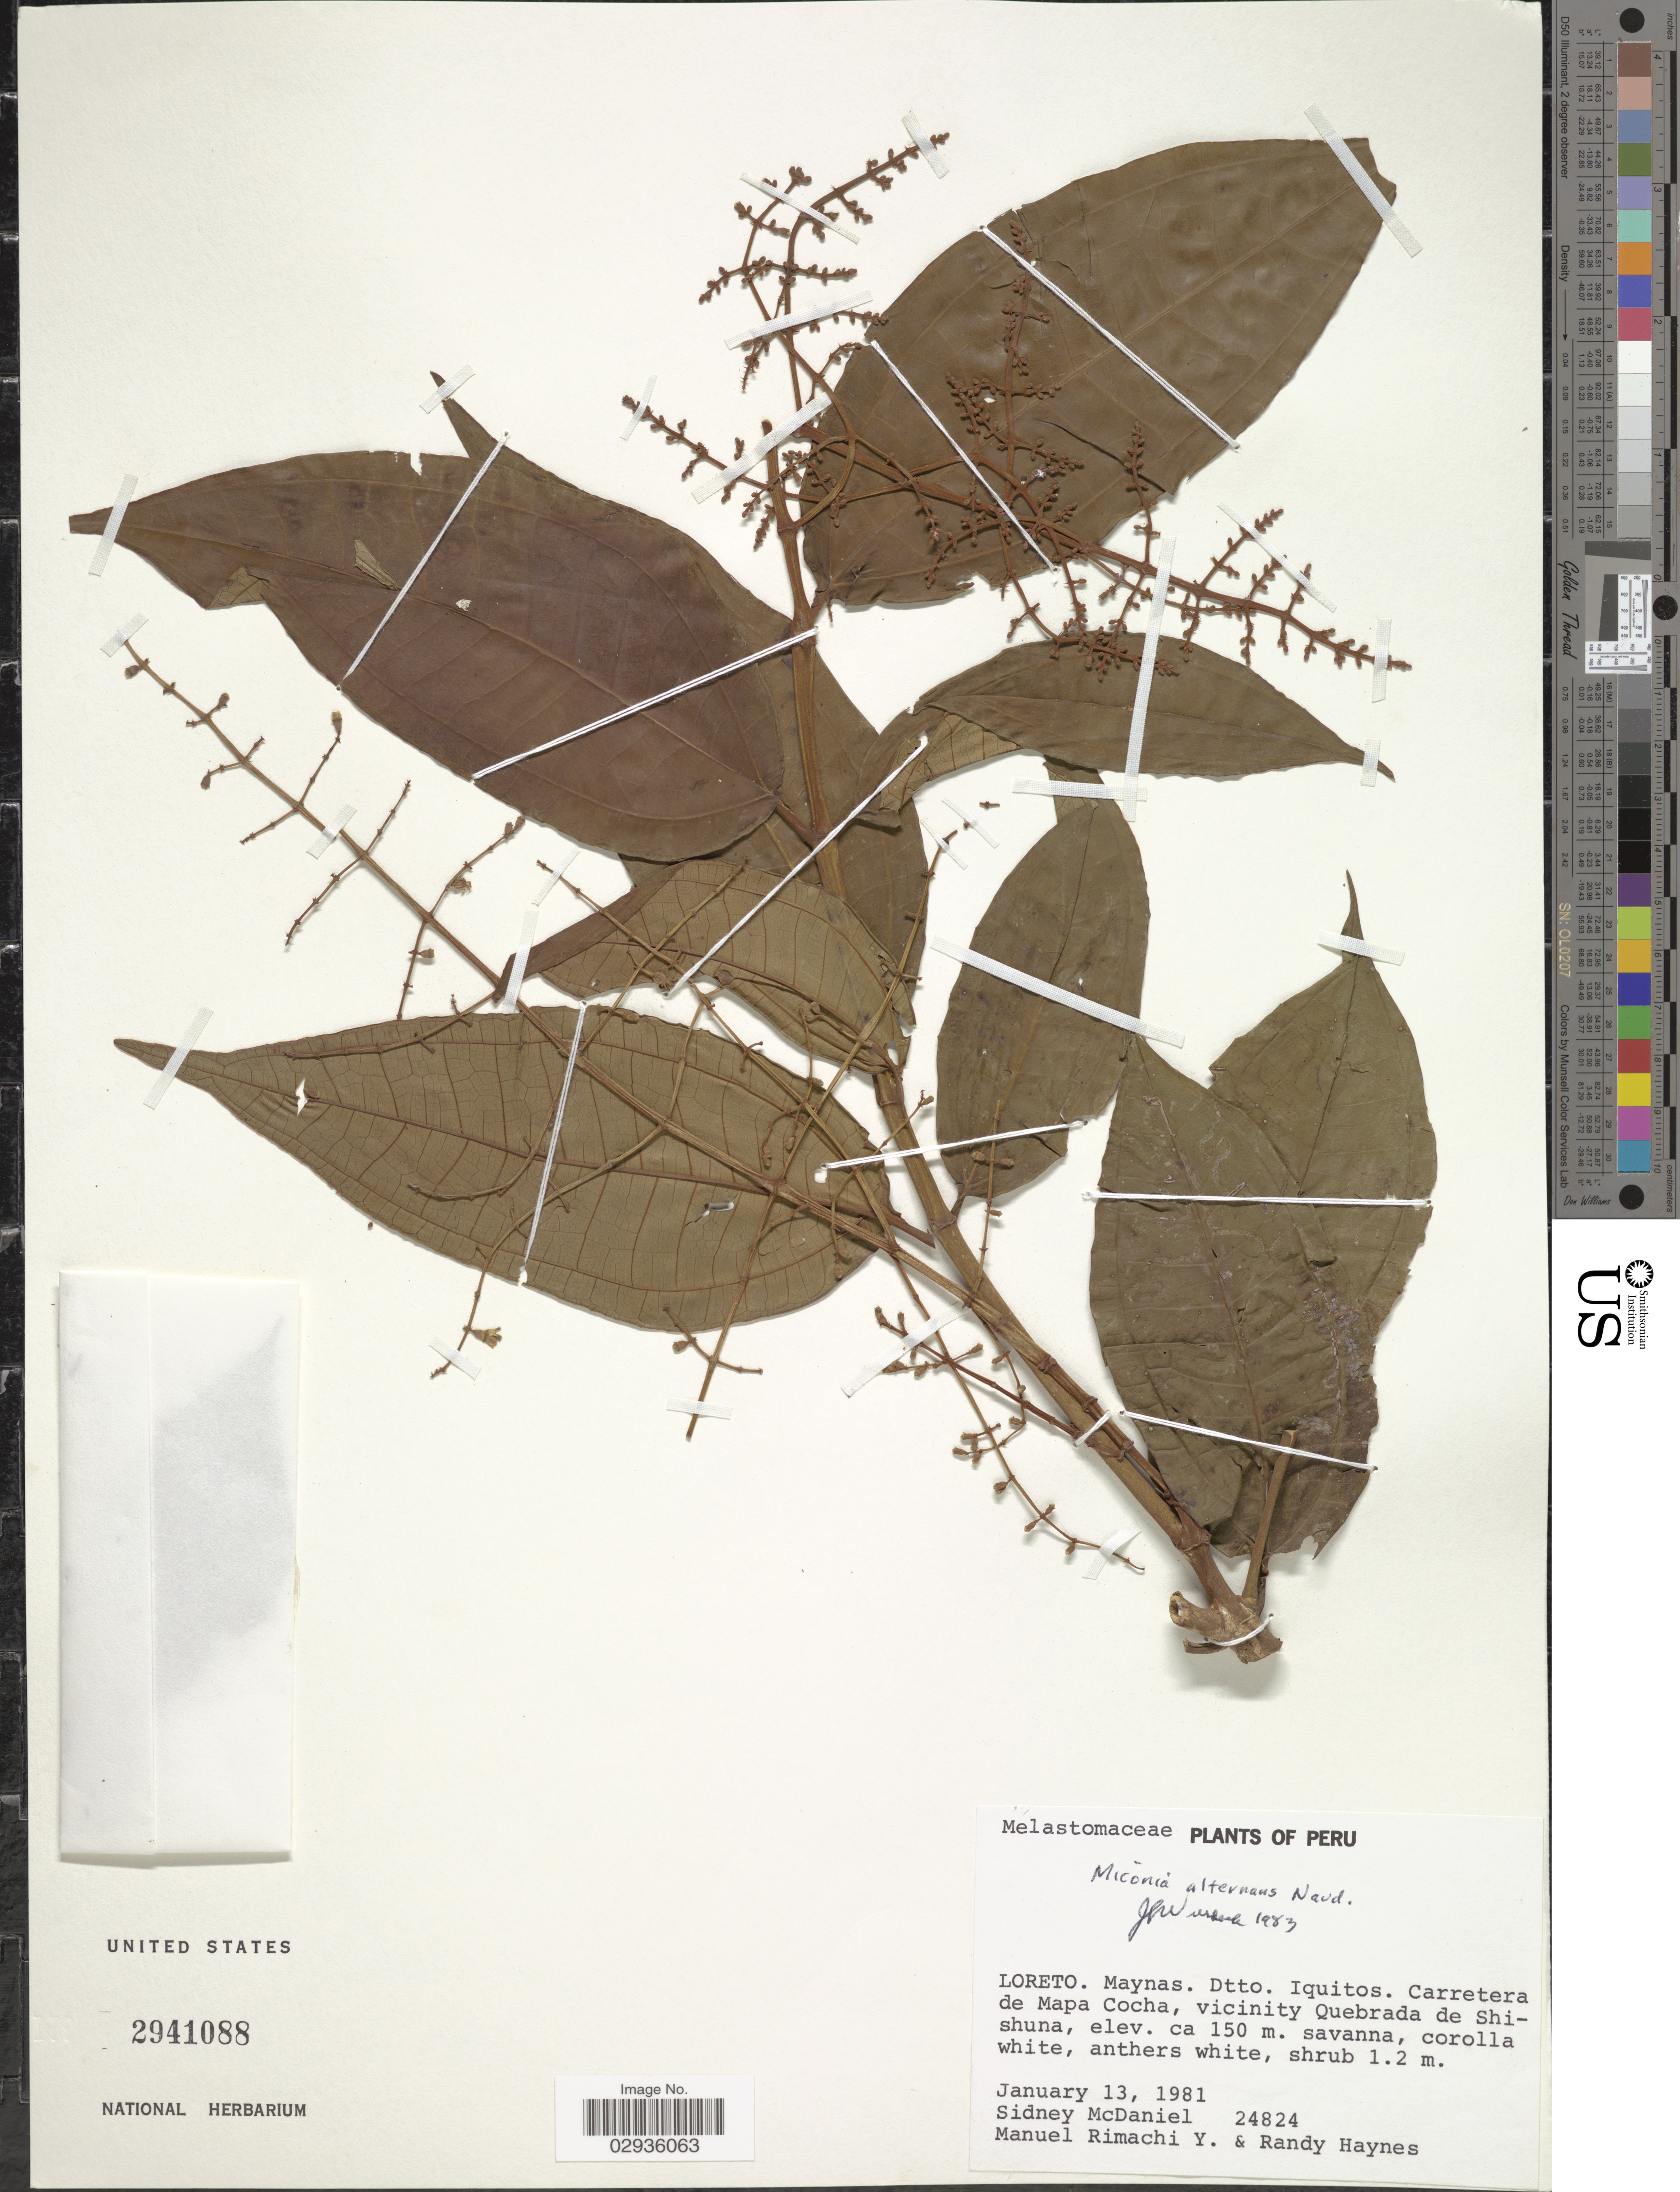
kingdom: Plantae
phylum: Tracheophyta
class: Magnoliopsida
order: Myrtales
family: Melastomataceae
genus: Miconia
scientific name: Miconia alternans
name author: Naudin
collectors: S. McDaniel, M. Rimachi Y. & R. Haynes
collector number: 24824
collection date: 1981-01-13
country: Peru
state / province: Loreto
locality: Maynas. Dtto. Iquitos. Carretera de Mapa Cocha, vicinity Quebrada de Shishuna.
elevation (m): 150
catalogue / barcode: US 2941088